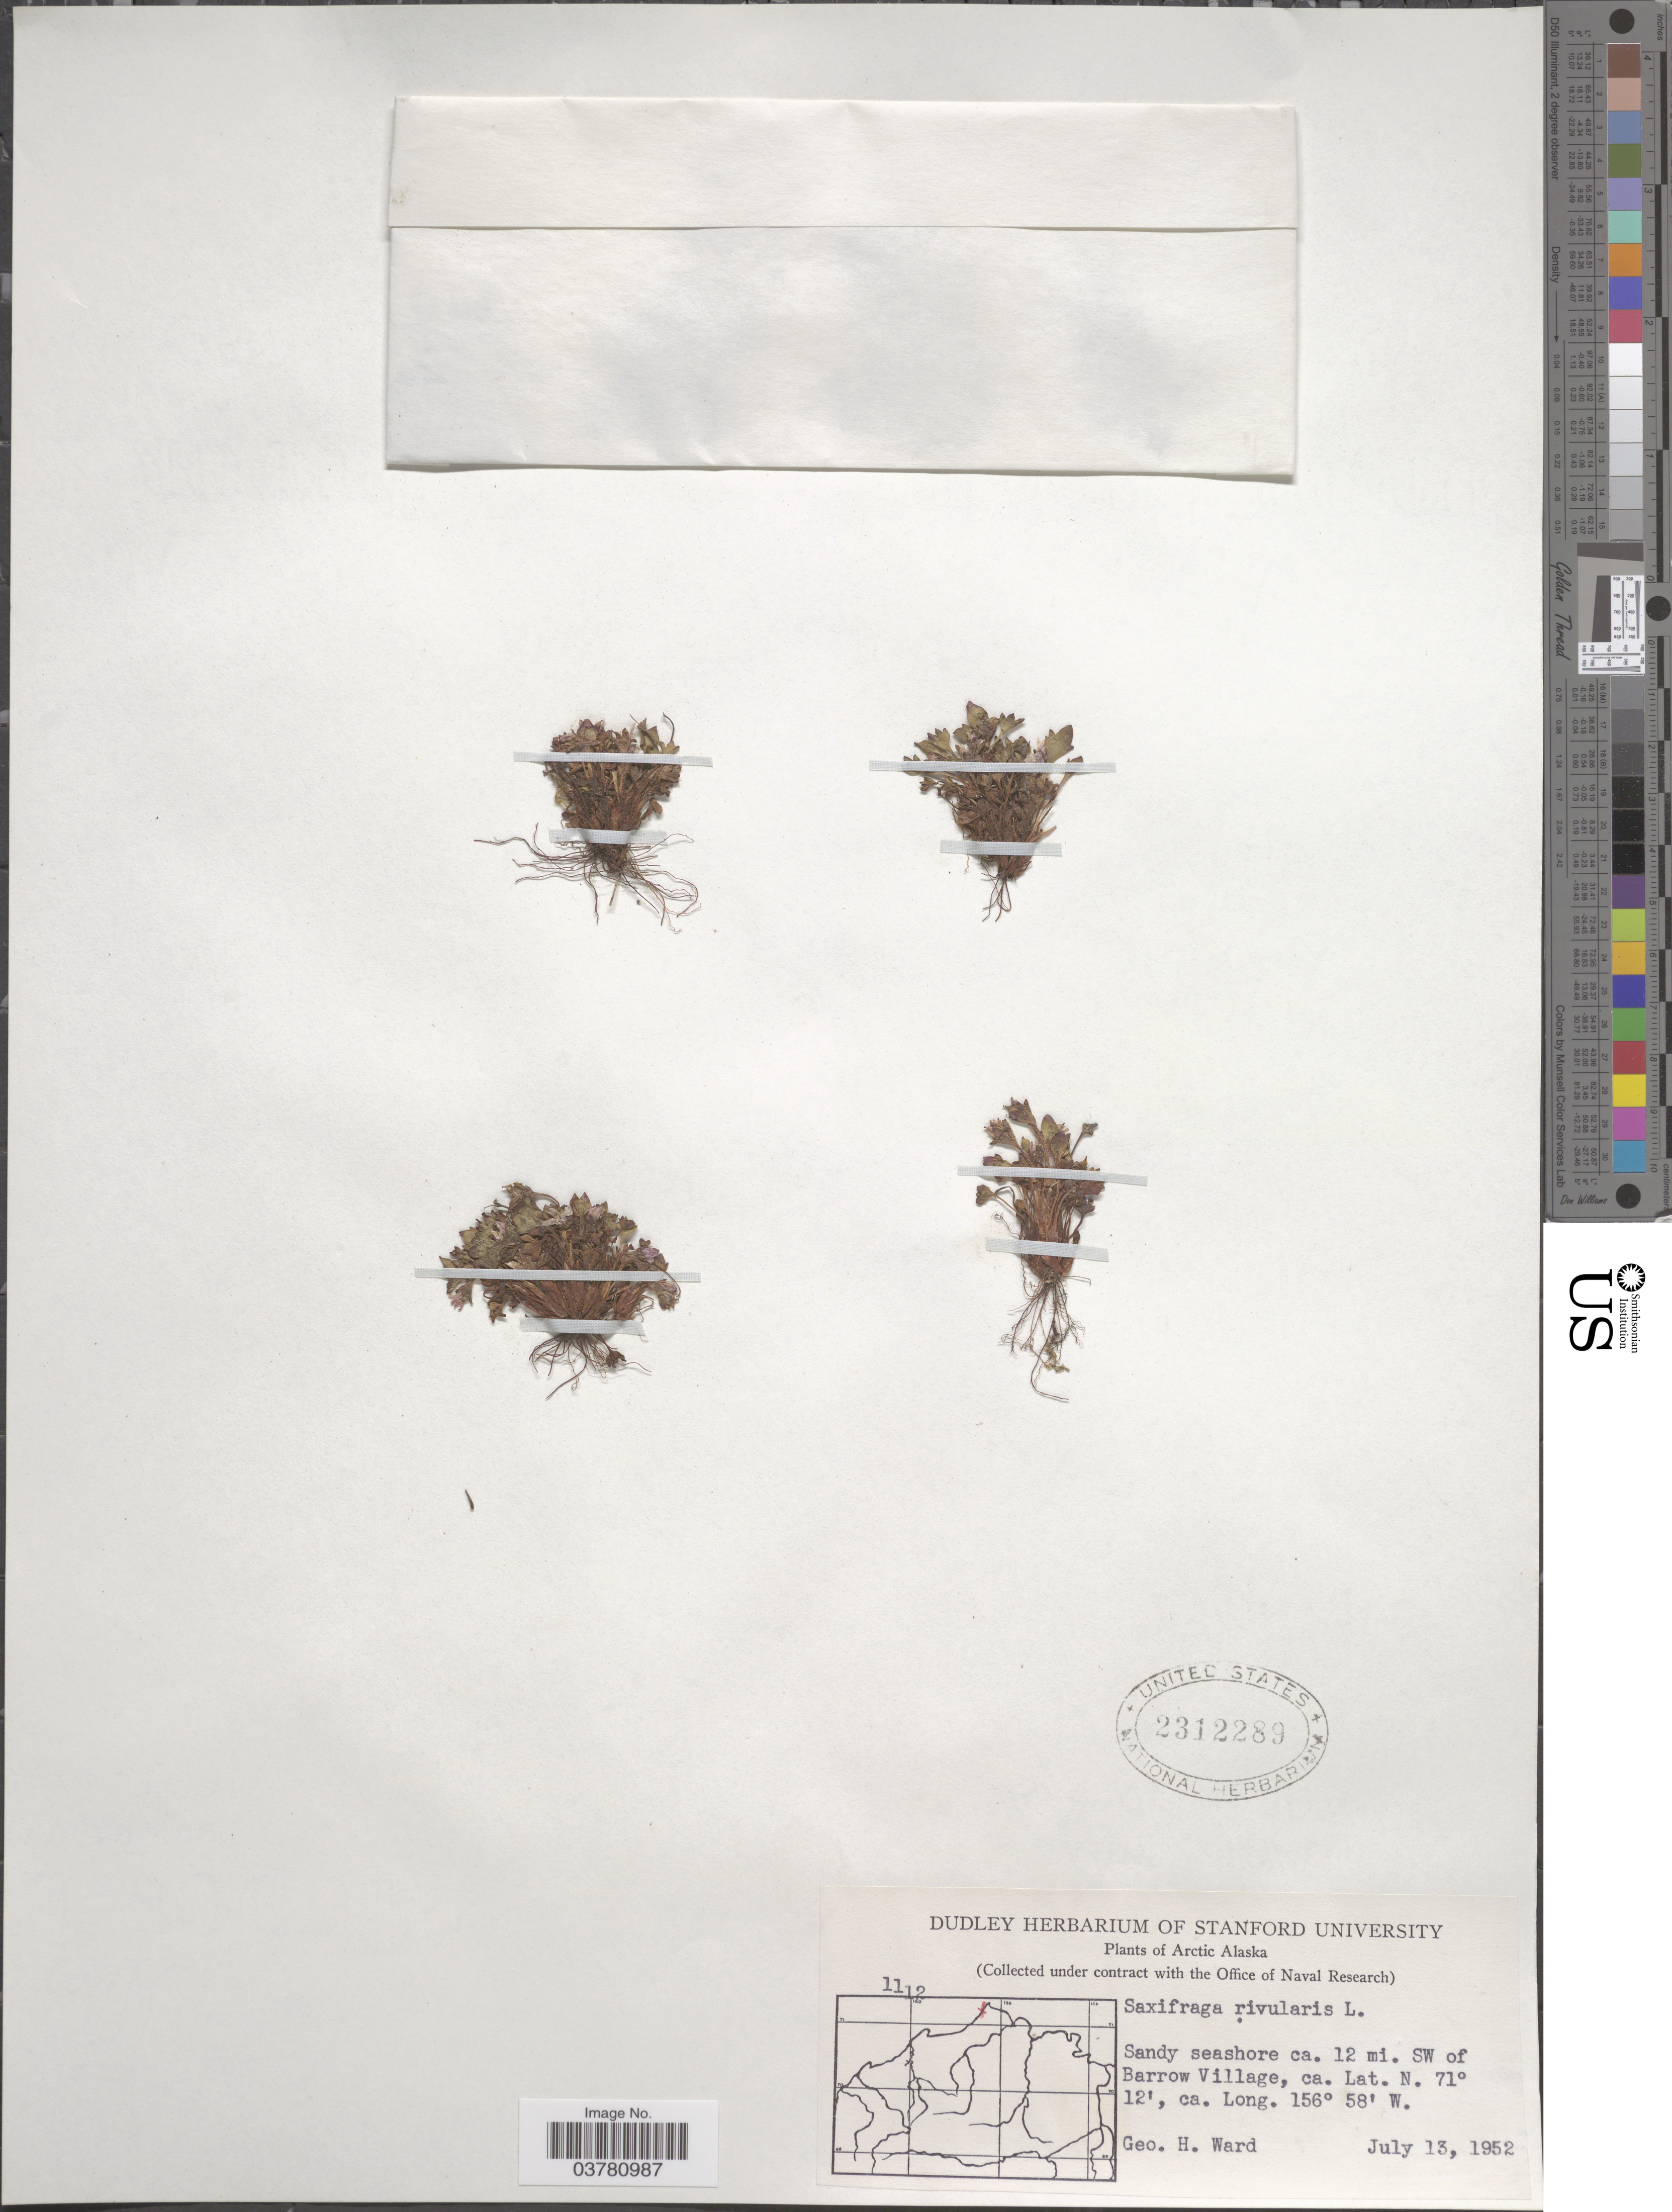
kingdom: Plantae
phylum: Tracheophyta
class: Magnoliopsida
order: Saxifragales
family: Saxifragaceae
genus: Saxifraga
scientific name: Saxifraga rivularis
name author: L.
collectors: G. H. Ward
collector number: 1112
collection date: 1952-07-13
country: United States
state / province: Alaska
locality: Arctic Alaska. Sandy seashore ca. 12 mi. SW of Barrow Village.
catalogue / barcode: US 2312289